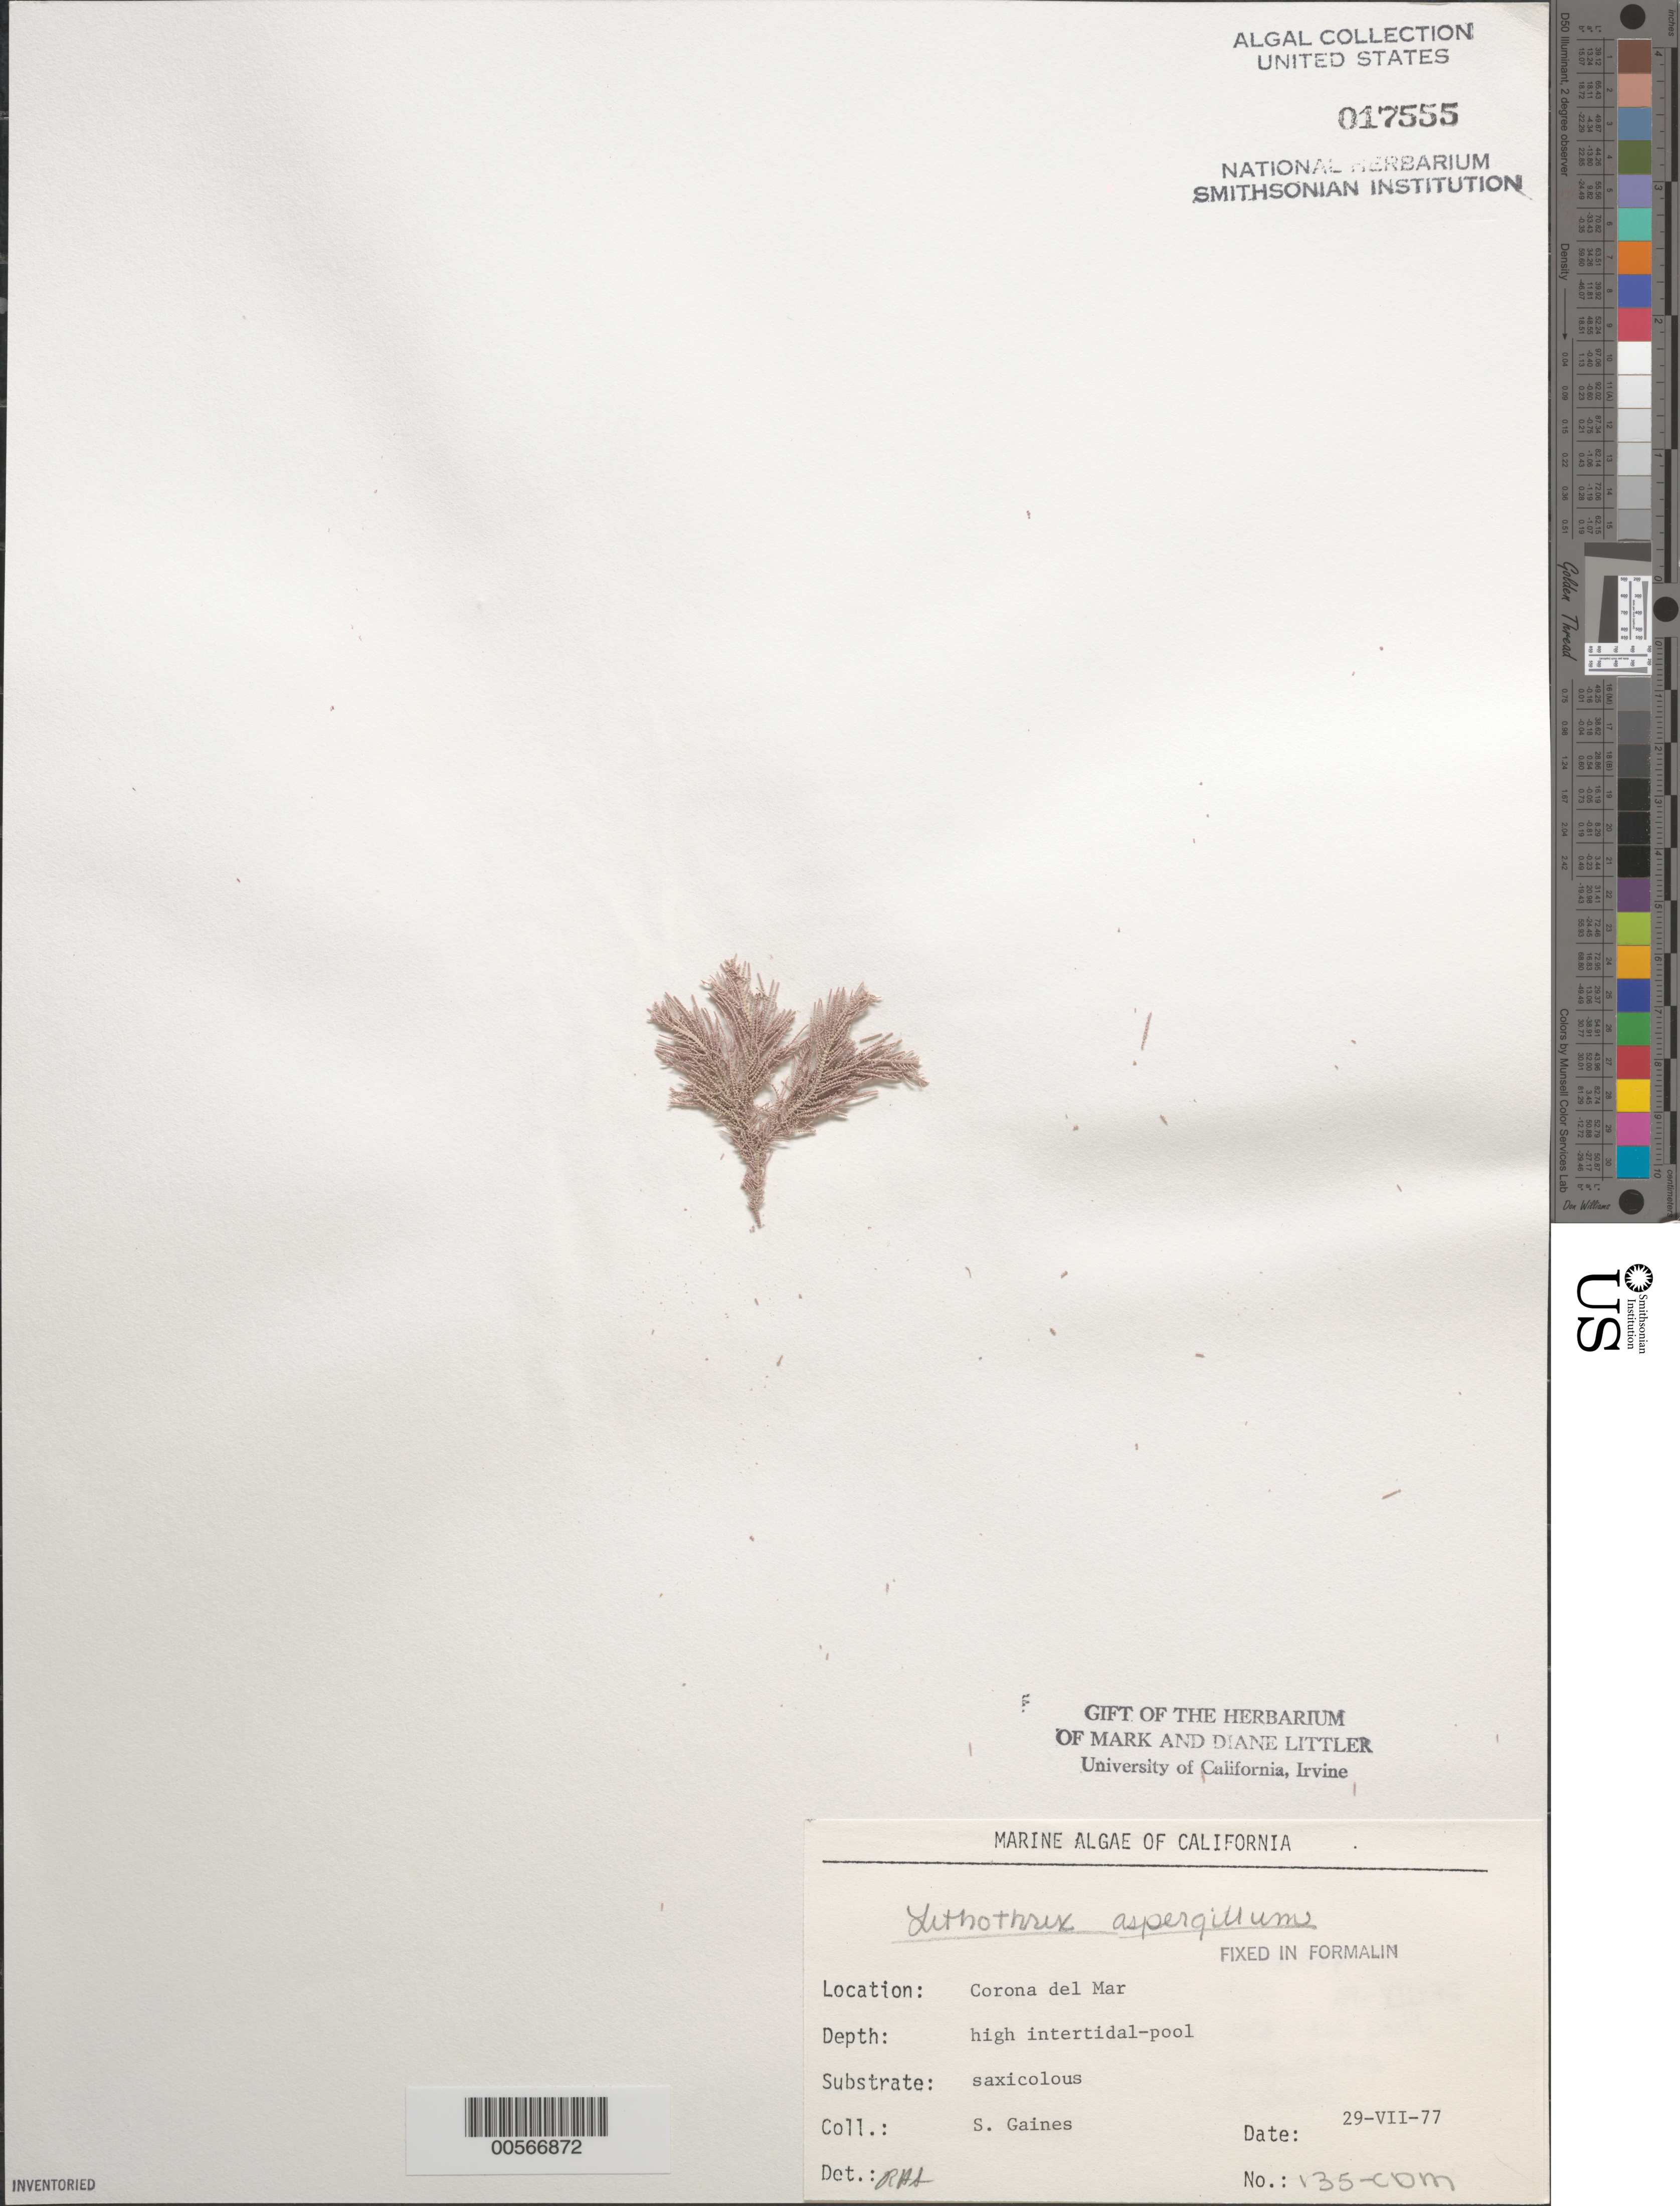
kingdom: Plantae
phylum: Rhodophyta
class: Florideophyceae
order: Corallinales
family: Lithophyllaceae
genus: Lithothrix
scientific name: Lithothrix aspergillum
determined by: Sims, Robert H.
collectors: S. Gaines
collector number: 135-CDM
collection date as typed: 29 Jul 1977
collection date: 1977-07-29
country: United States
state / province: California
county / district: Orange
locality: Corona del Mar, mouth of Morning Canyon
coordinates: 33 35'14"N, 117 51'54"W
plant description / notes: BLM-SOCALBIGHT Rocky Intertidal Survey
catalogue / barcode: US 17555